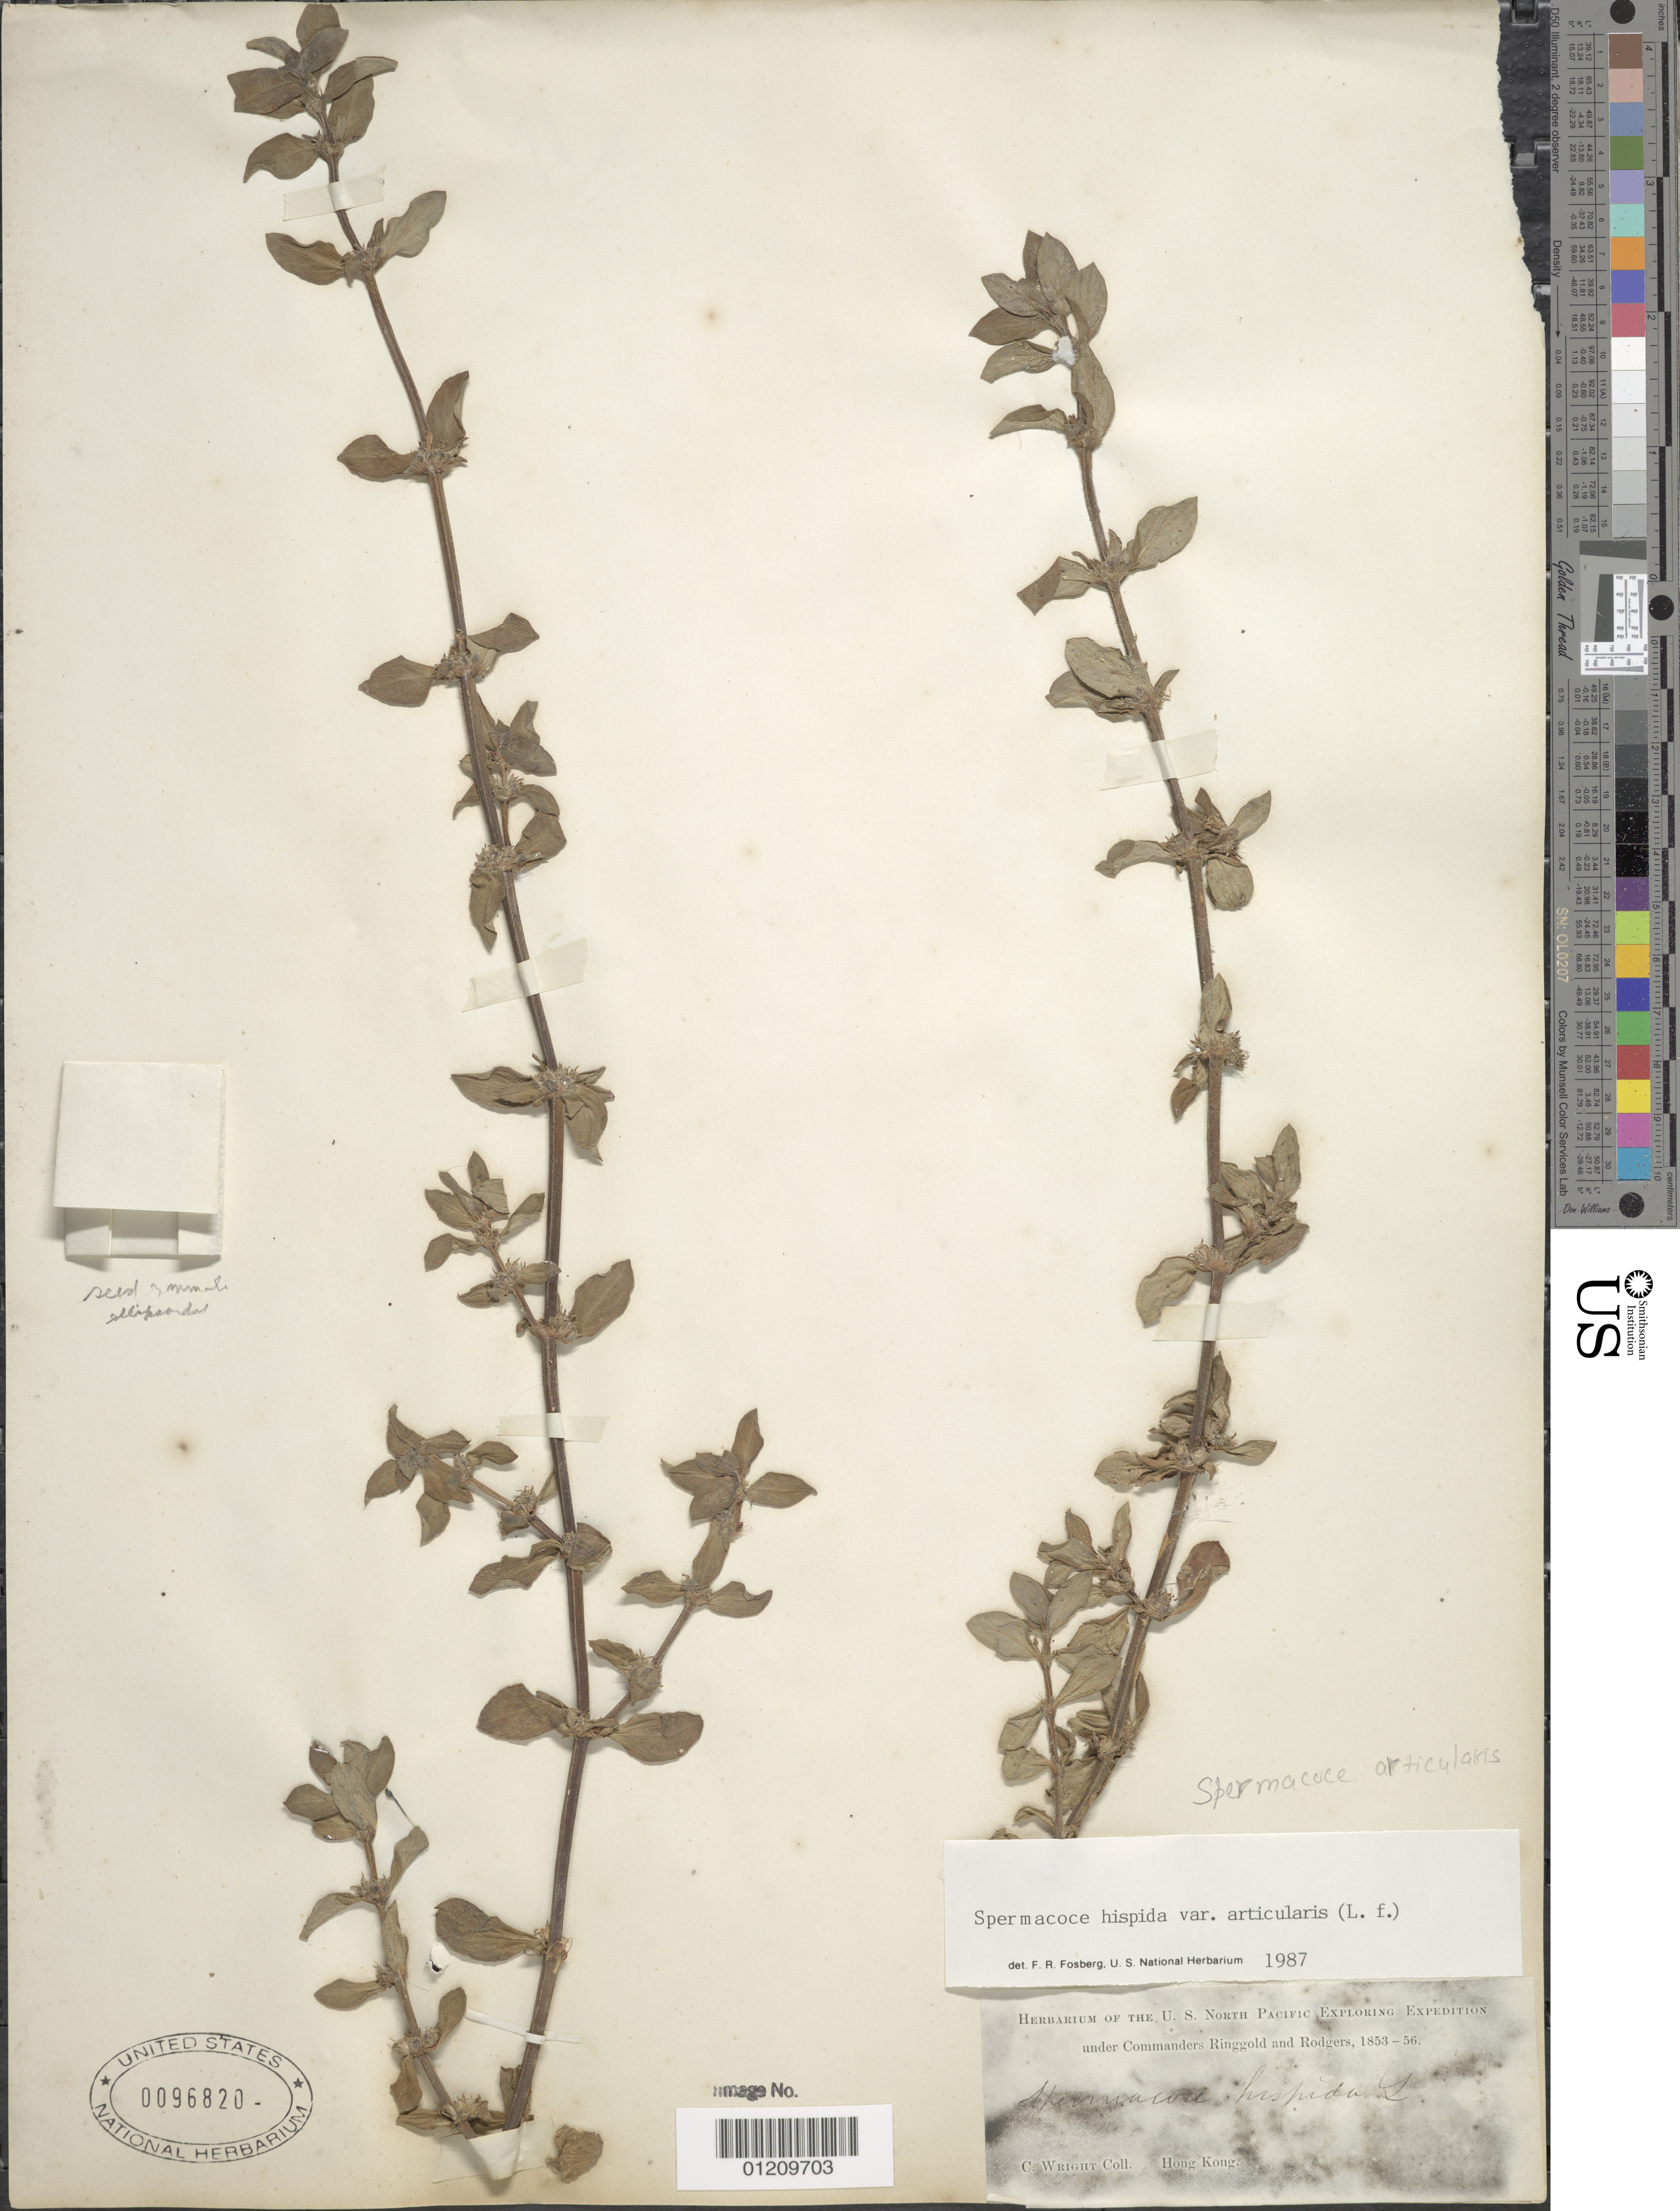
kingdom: Plantae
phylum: Tracheophyta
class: Magnoliopsida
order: Gentianales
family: Rubiaceae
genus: Spermacoce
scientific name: Spermacoce articularis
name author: L. f.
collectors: C. Wright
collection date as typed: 1853 to -- -- 1856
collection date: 1853/1856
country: China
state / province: Hong Kong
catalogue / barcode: US 96820